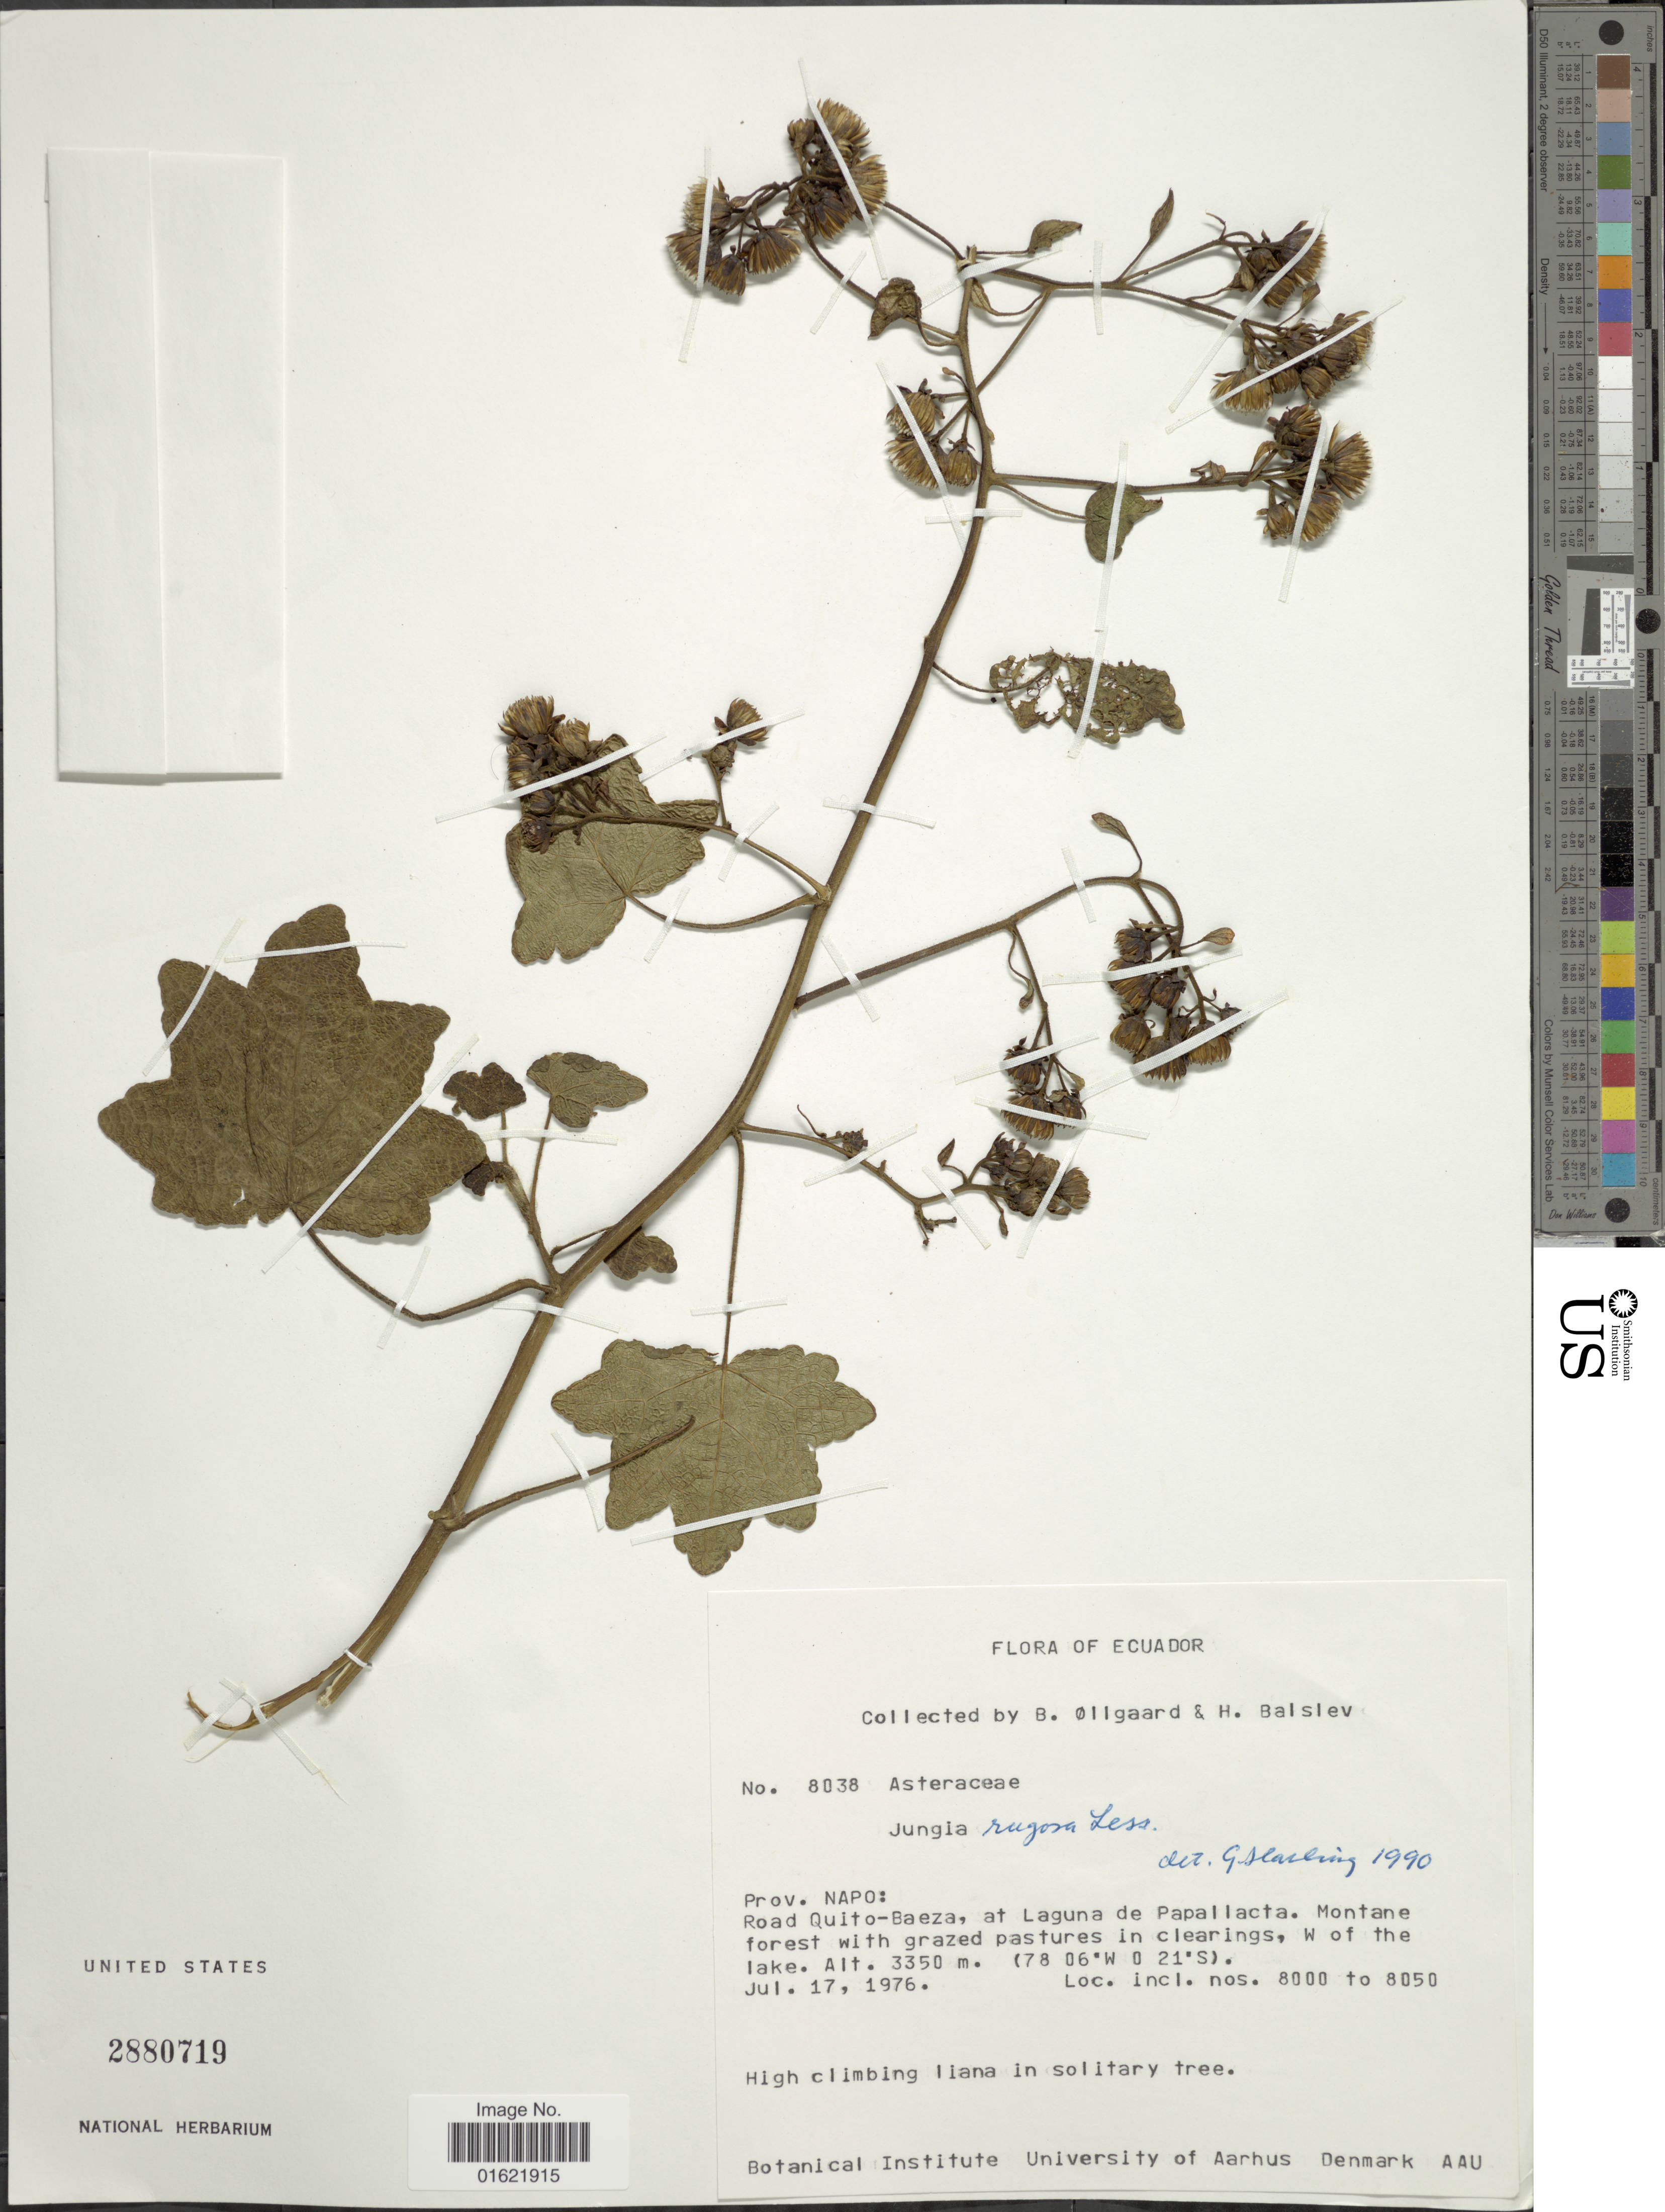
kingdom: Plantae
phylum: Tracheophyta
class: Magnoliopsida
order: Asterales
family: Asteraceae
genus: Jungia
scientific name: Jungia rugosa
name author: Less.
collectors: B. Øllgaard & H. Balslev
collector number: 8038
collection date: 1976-07-17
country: Ecuador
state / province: Napo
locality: Road Quito-Baeza, at Laguna de Papallacta. Montane forest with grazed pastures in clearings, W of the lake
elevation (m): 3350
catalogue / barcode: US 2880719